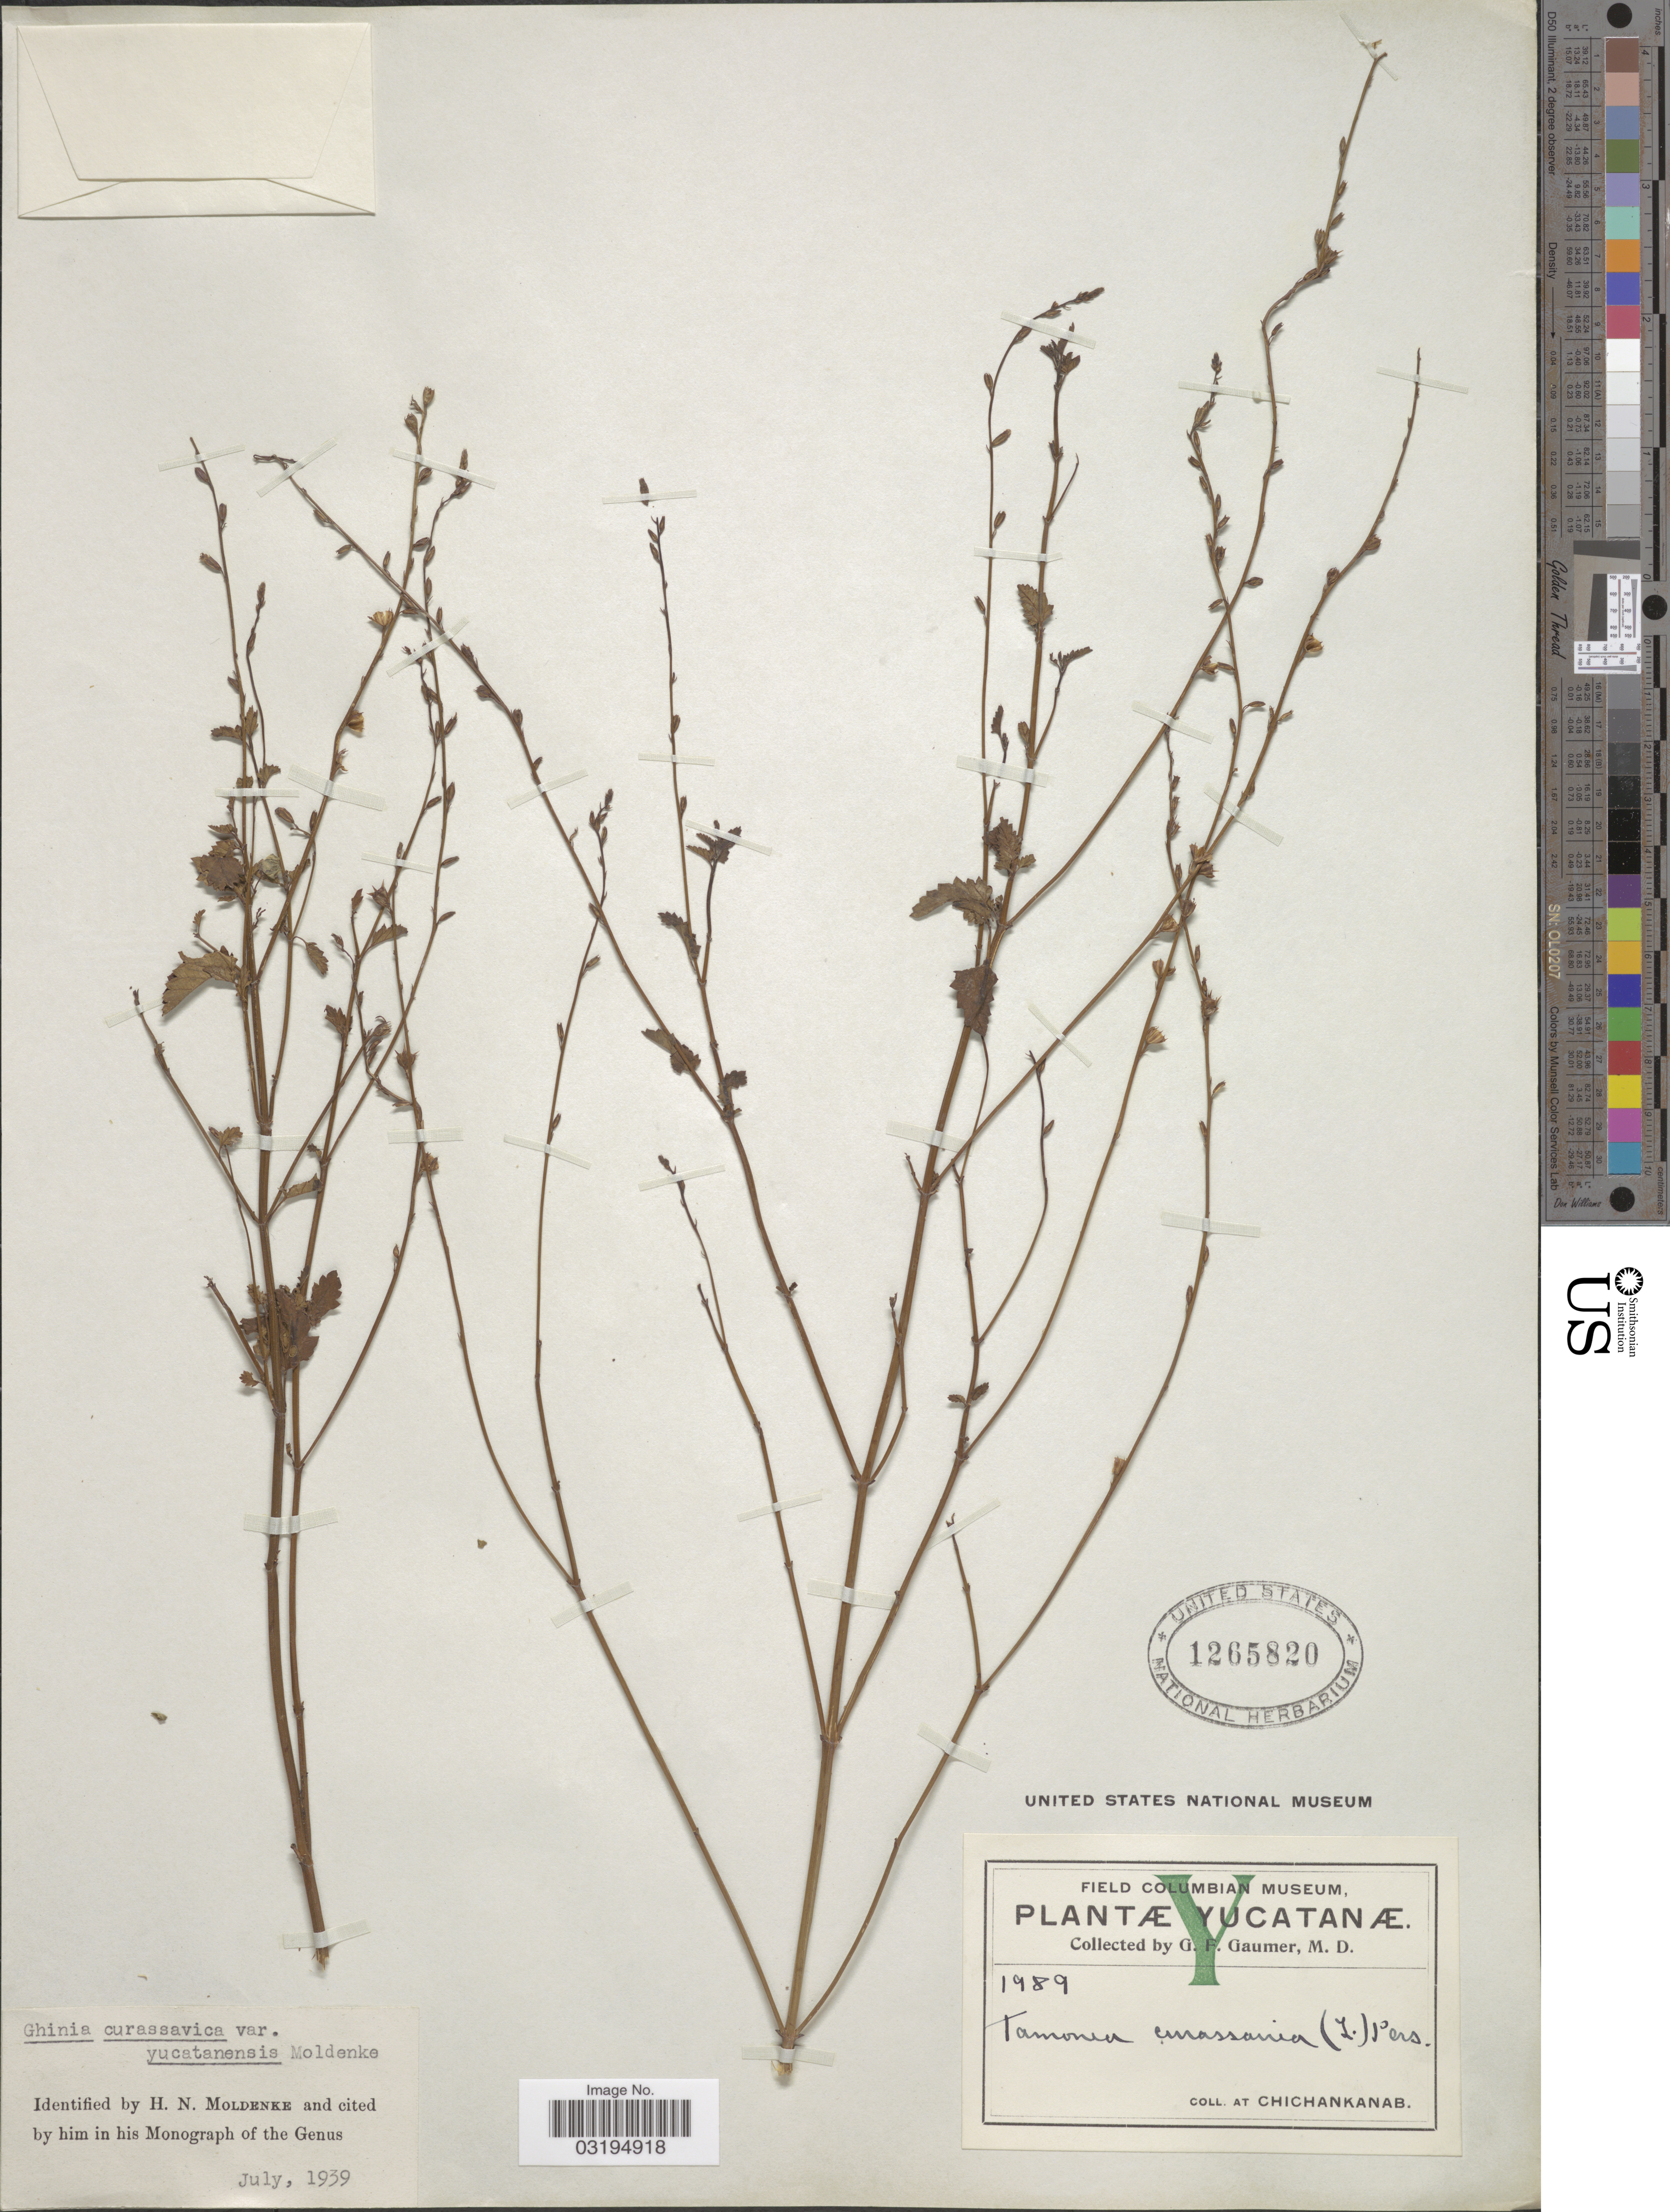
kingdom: Plantae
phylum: Tracheophyta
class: Magnoliopsida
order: Lamiales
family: Verbenaceae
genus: Tamonea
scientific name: Tamonea curassavica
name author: (L.) Pers.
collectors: G. F. Gaumer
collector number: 1989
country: Mexico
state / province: Yucatán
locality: At Chichankanab.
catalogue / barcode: US 1265820